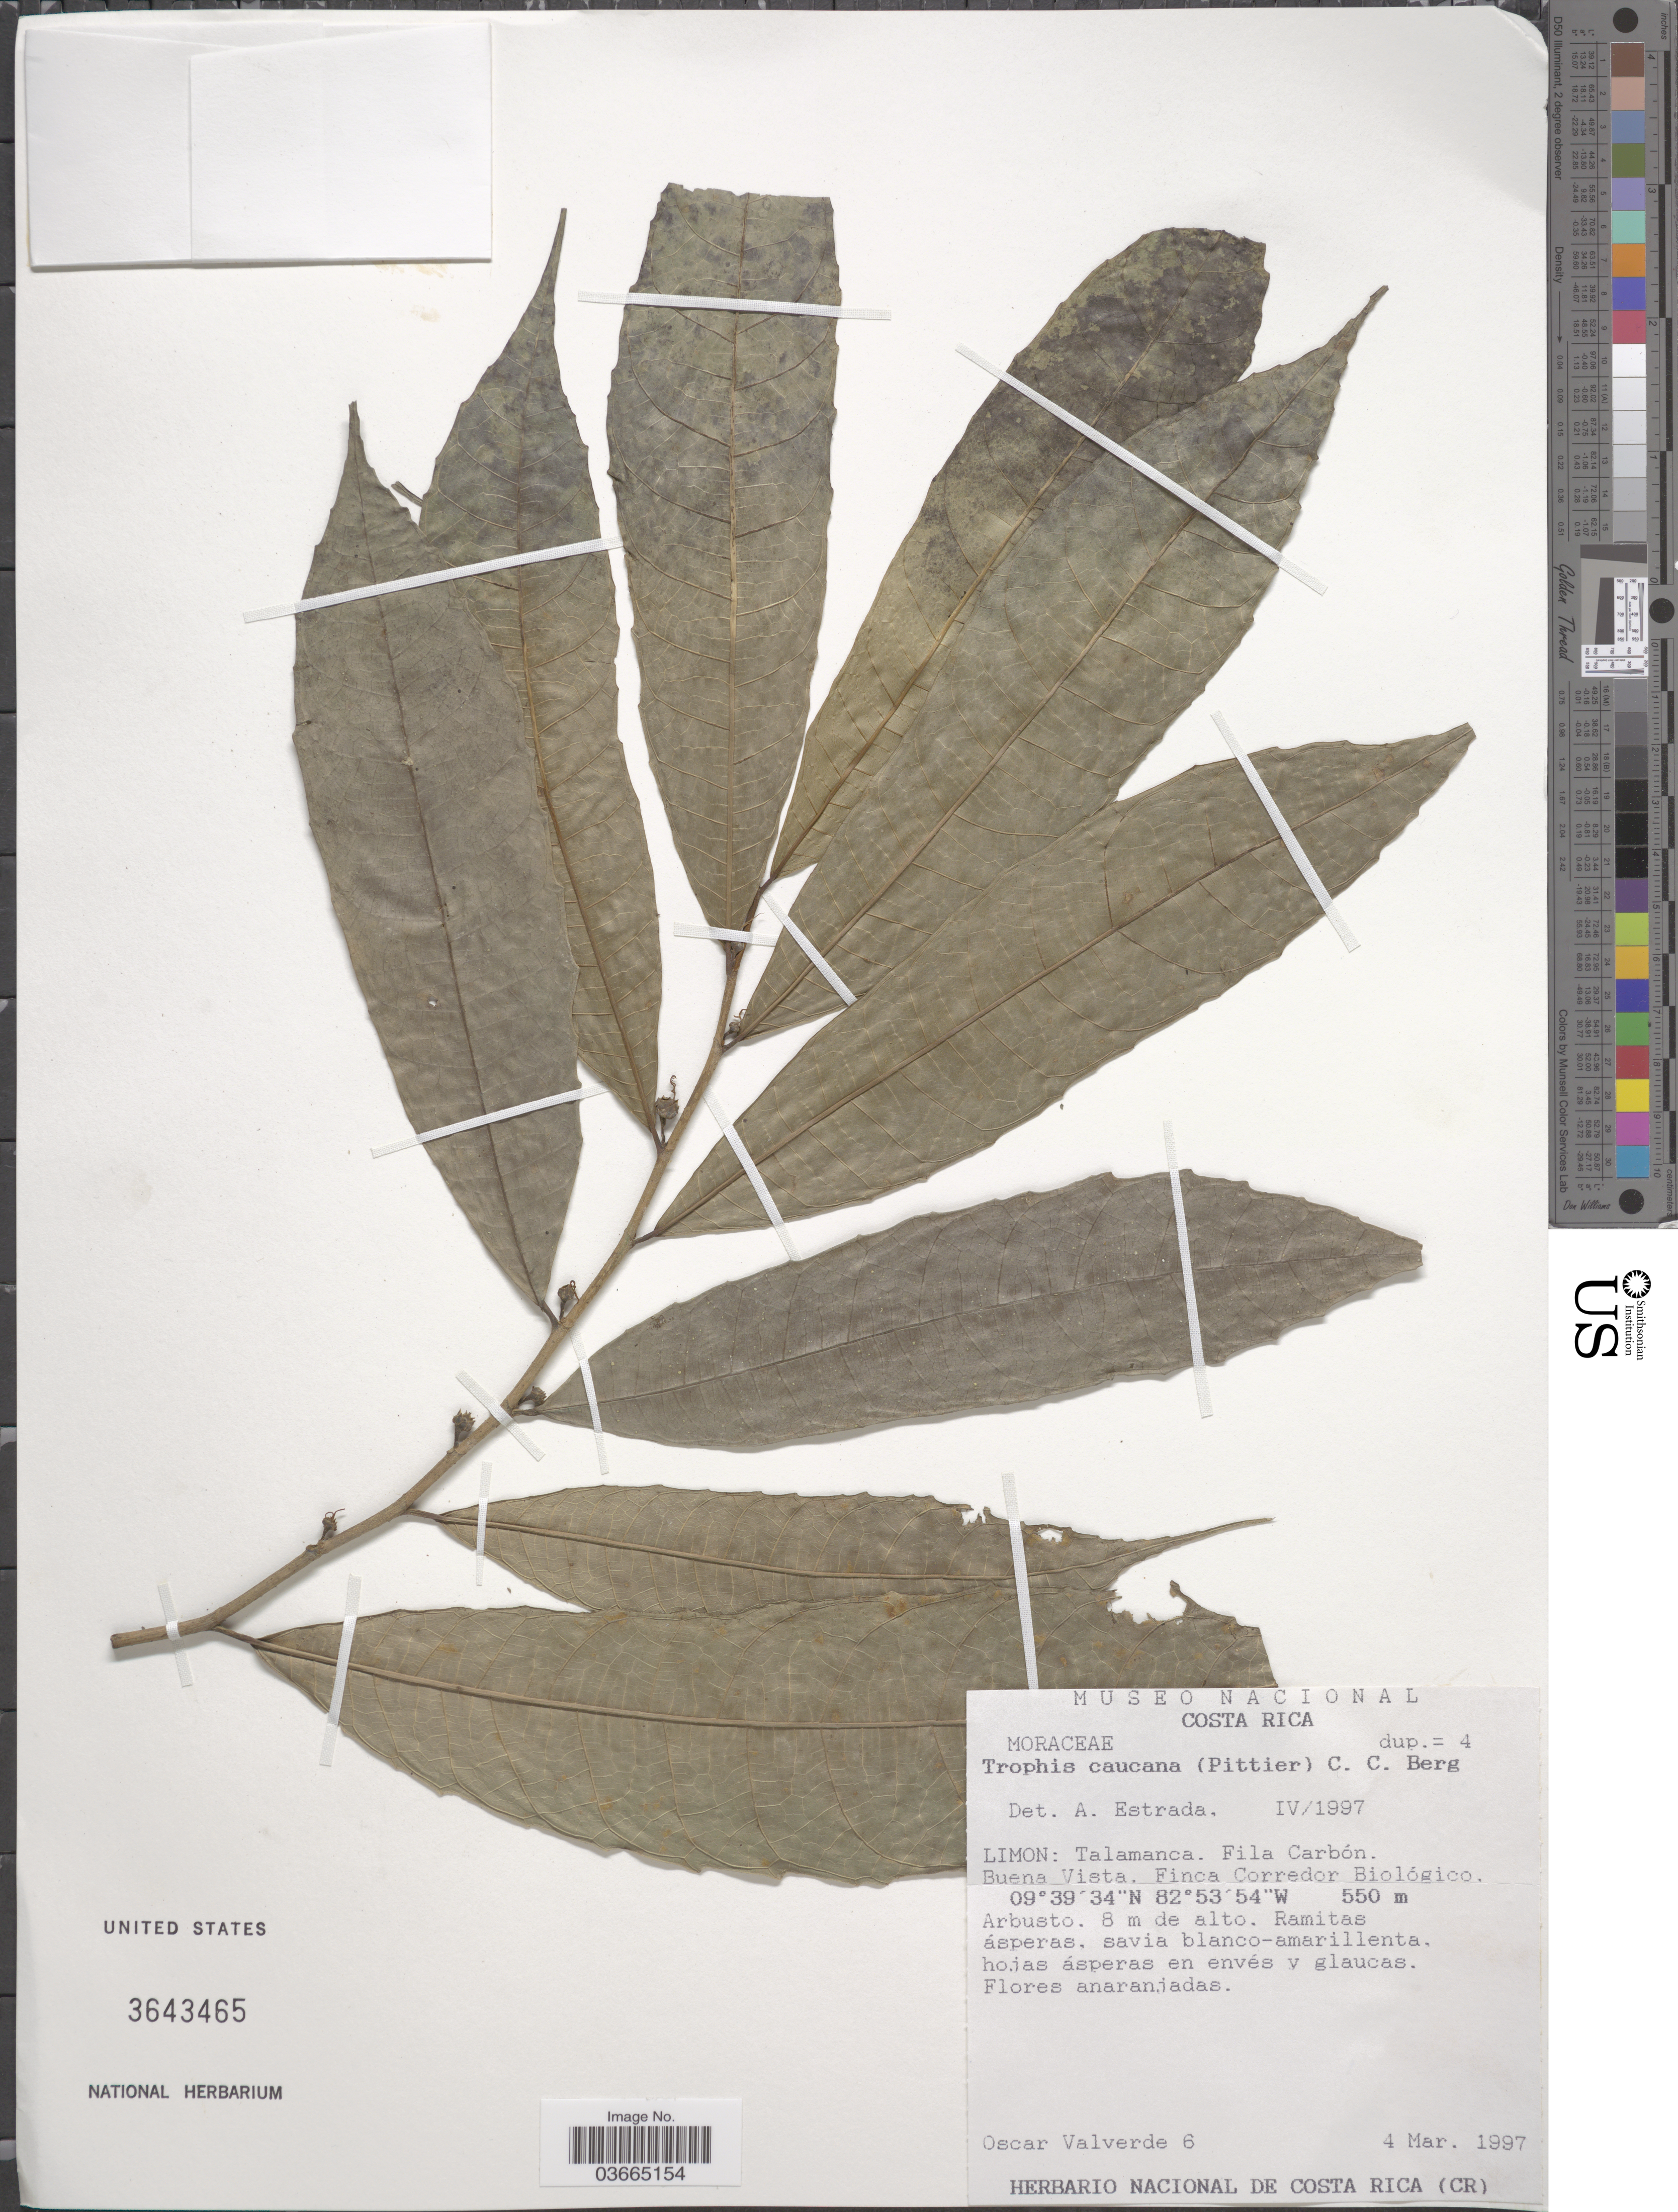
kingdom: Plantae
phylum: Tracheophyta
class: Magnoliopsida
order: Rosales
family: Moraceae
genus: Olmedia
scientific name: Olmedia aspera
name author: Ruiz & Pav.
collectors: O. Valverde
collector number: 6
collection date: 1997-03-04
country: Costa Rica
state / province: Limón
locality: Talamanca. Fila Carbón. Buena Vista. Finca Corredor Biológico.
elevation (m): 550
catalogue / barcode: US 3643465